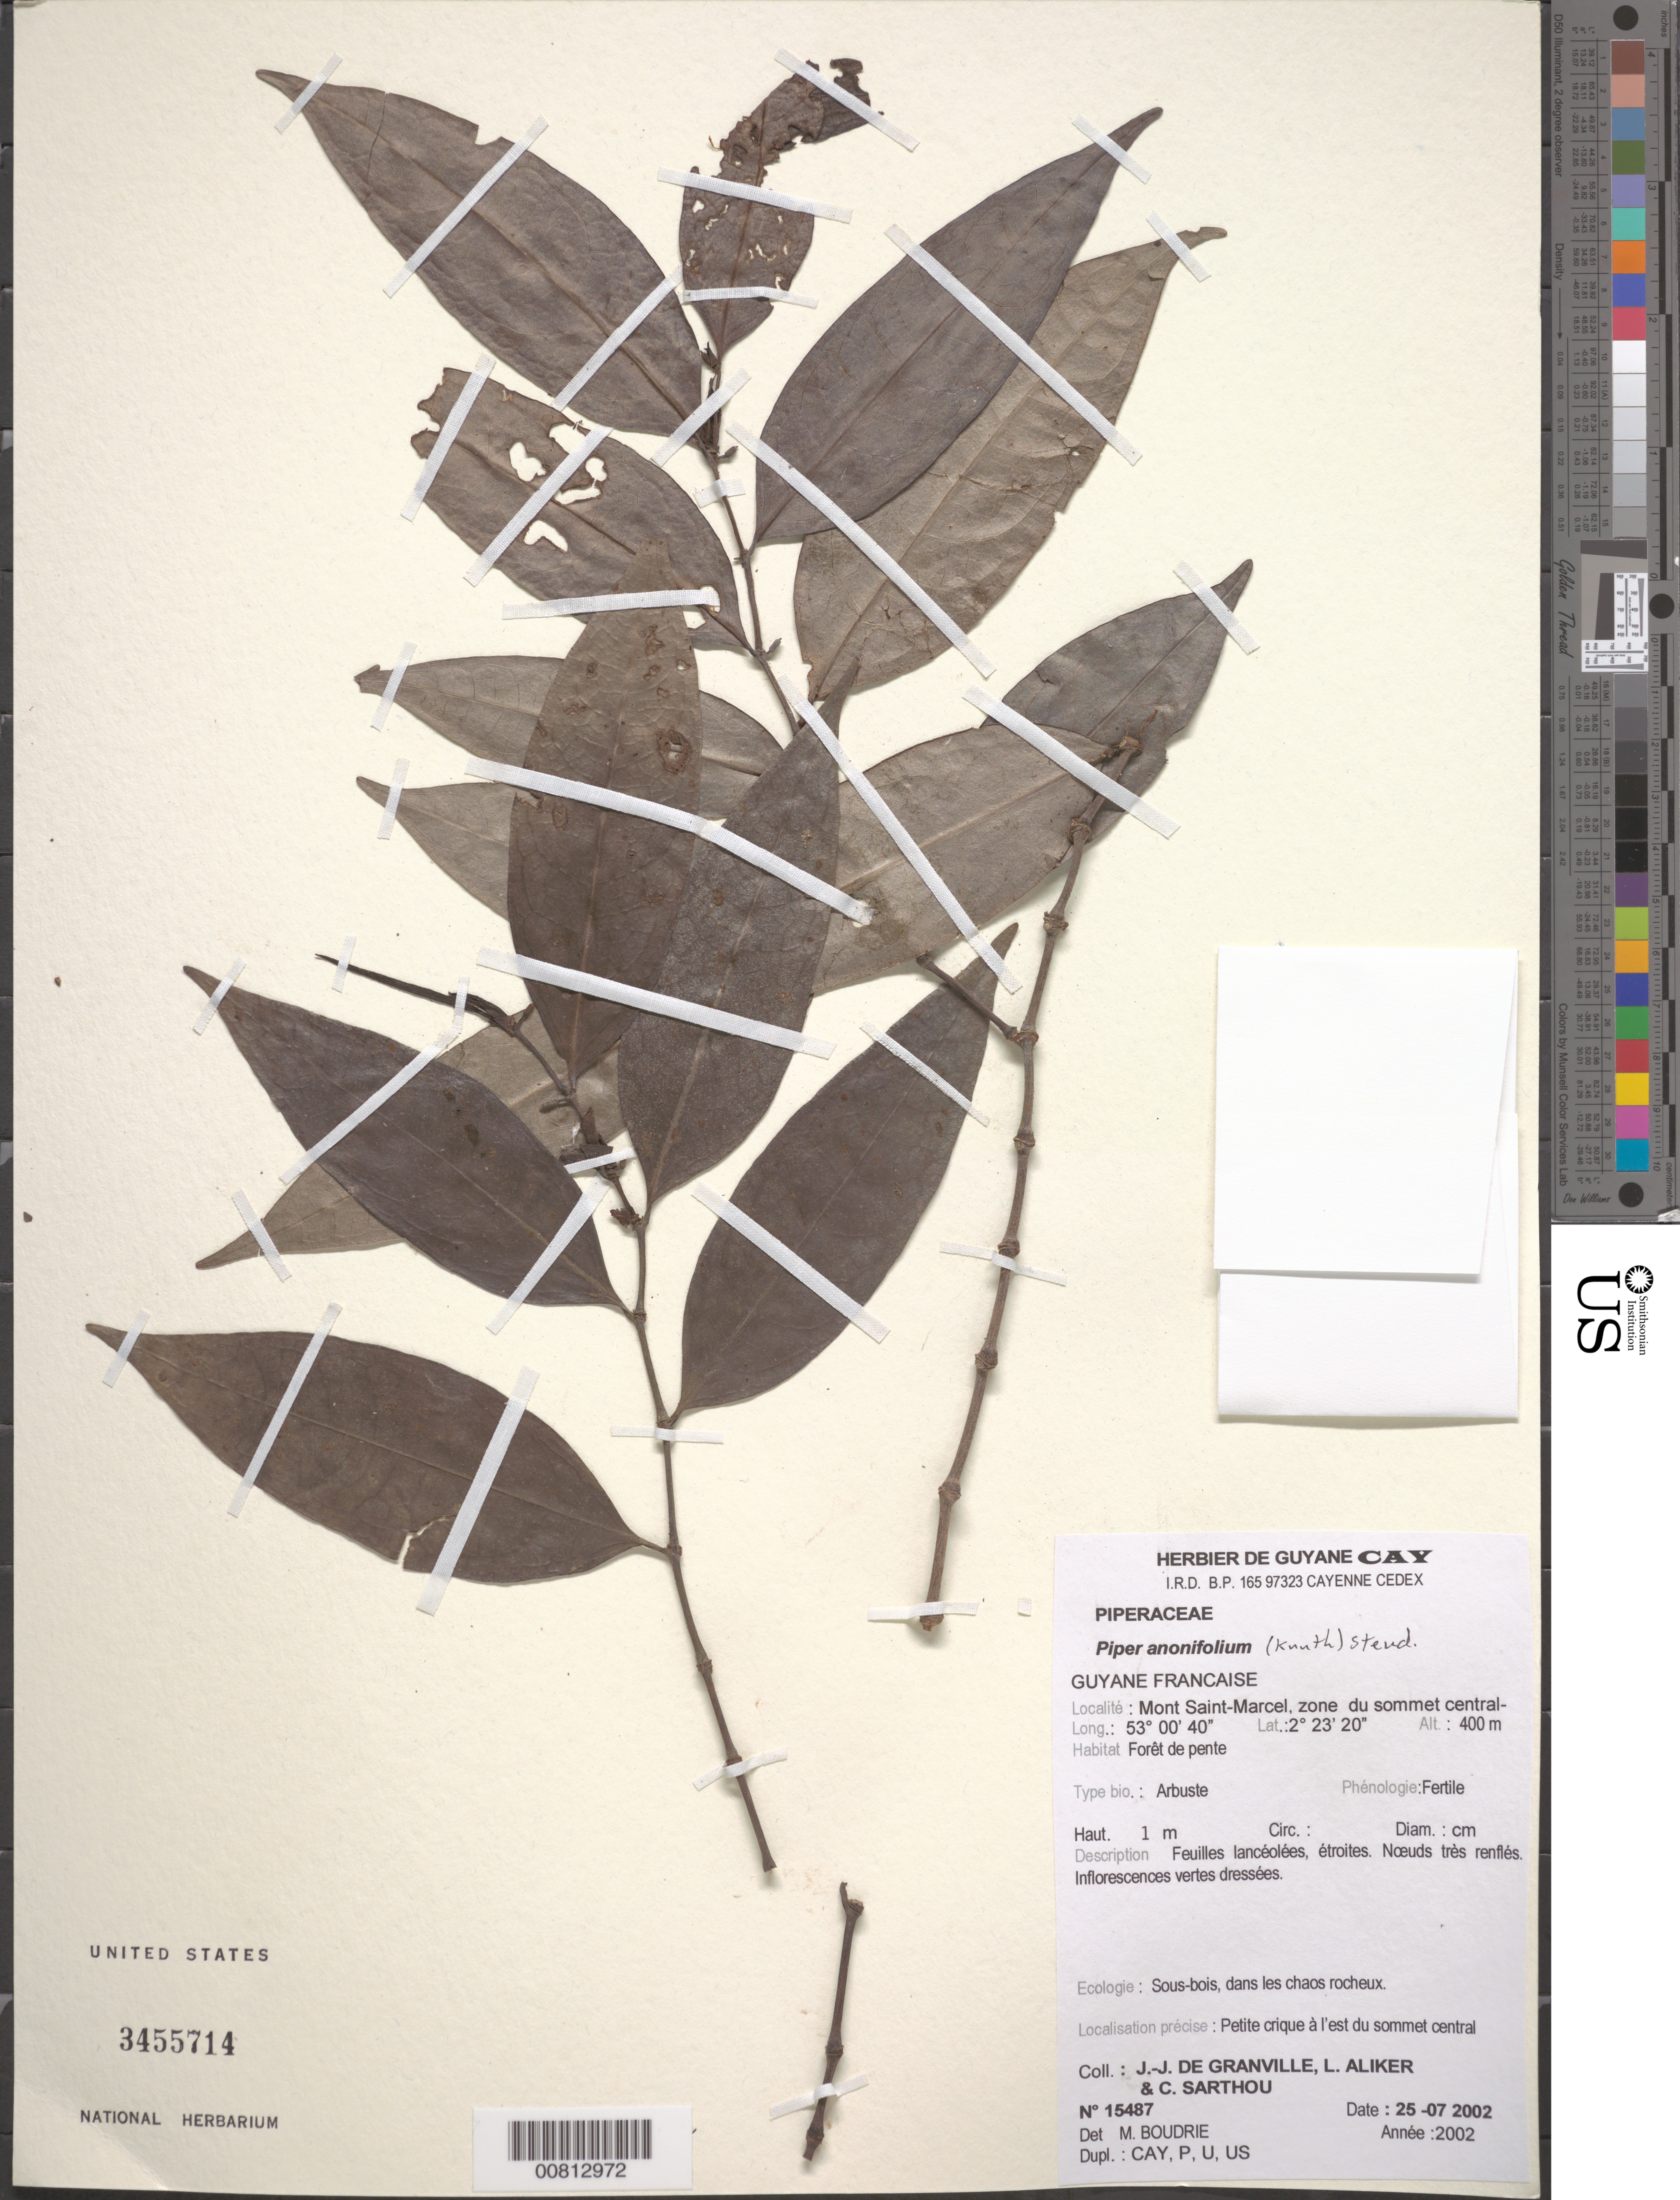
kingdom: Plantae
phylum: Tracheophyta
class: Magnoliopsida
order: Piperales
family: Piperaceae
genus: Piper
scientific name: Piper anonifolium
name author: (Kunth) C. DC.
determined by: Boudrie, M.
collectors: J.-J. de Granville, L. Aliker & C. Sarthou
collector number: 15487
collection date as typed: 25-Jul-02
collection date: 2002-07-25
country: French Guiana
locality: Mont Saint-Marcel, zone du sommet central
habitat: Forêt de pente; sous bois, dans les chaos rocheux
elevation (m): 400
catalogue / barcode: US 3455714